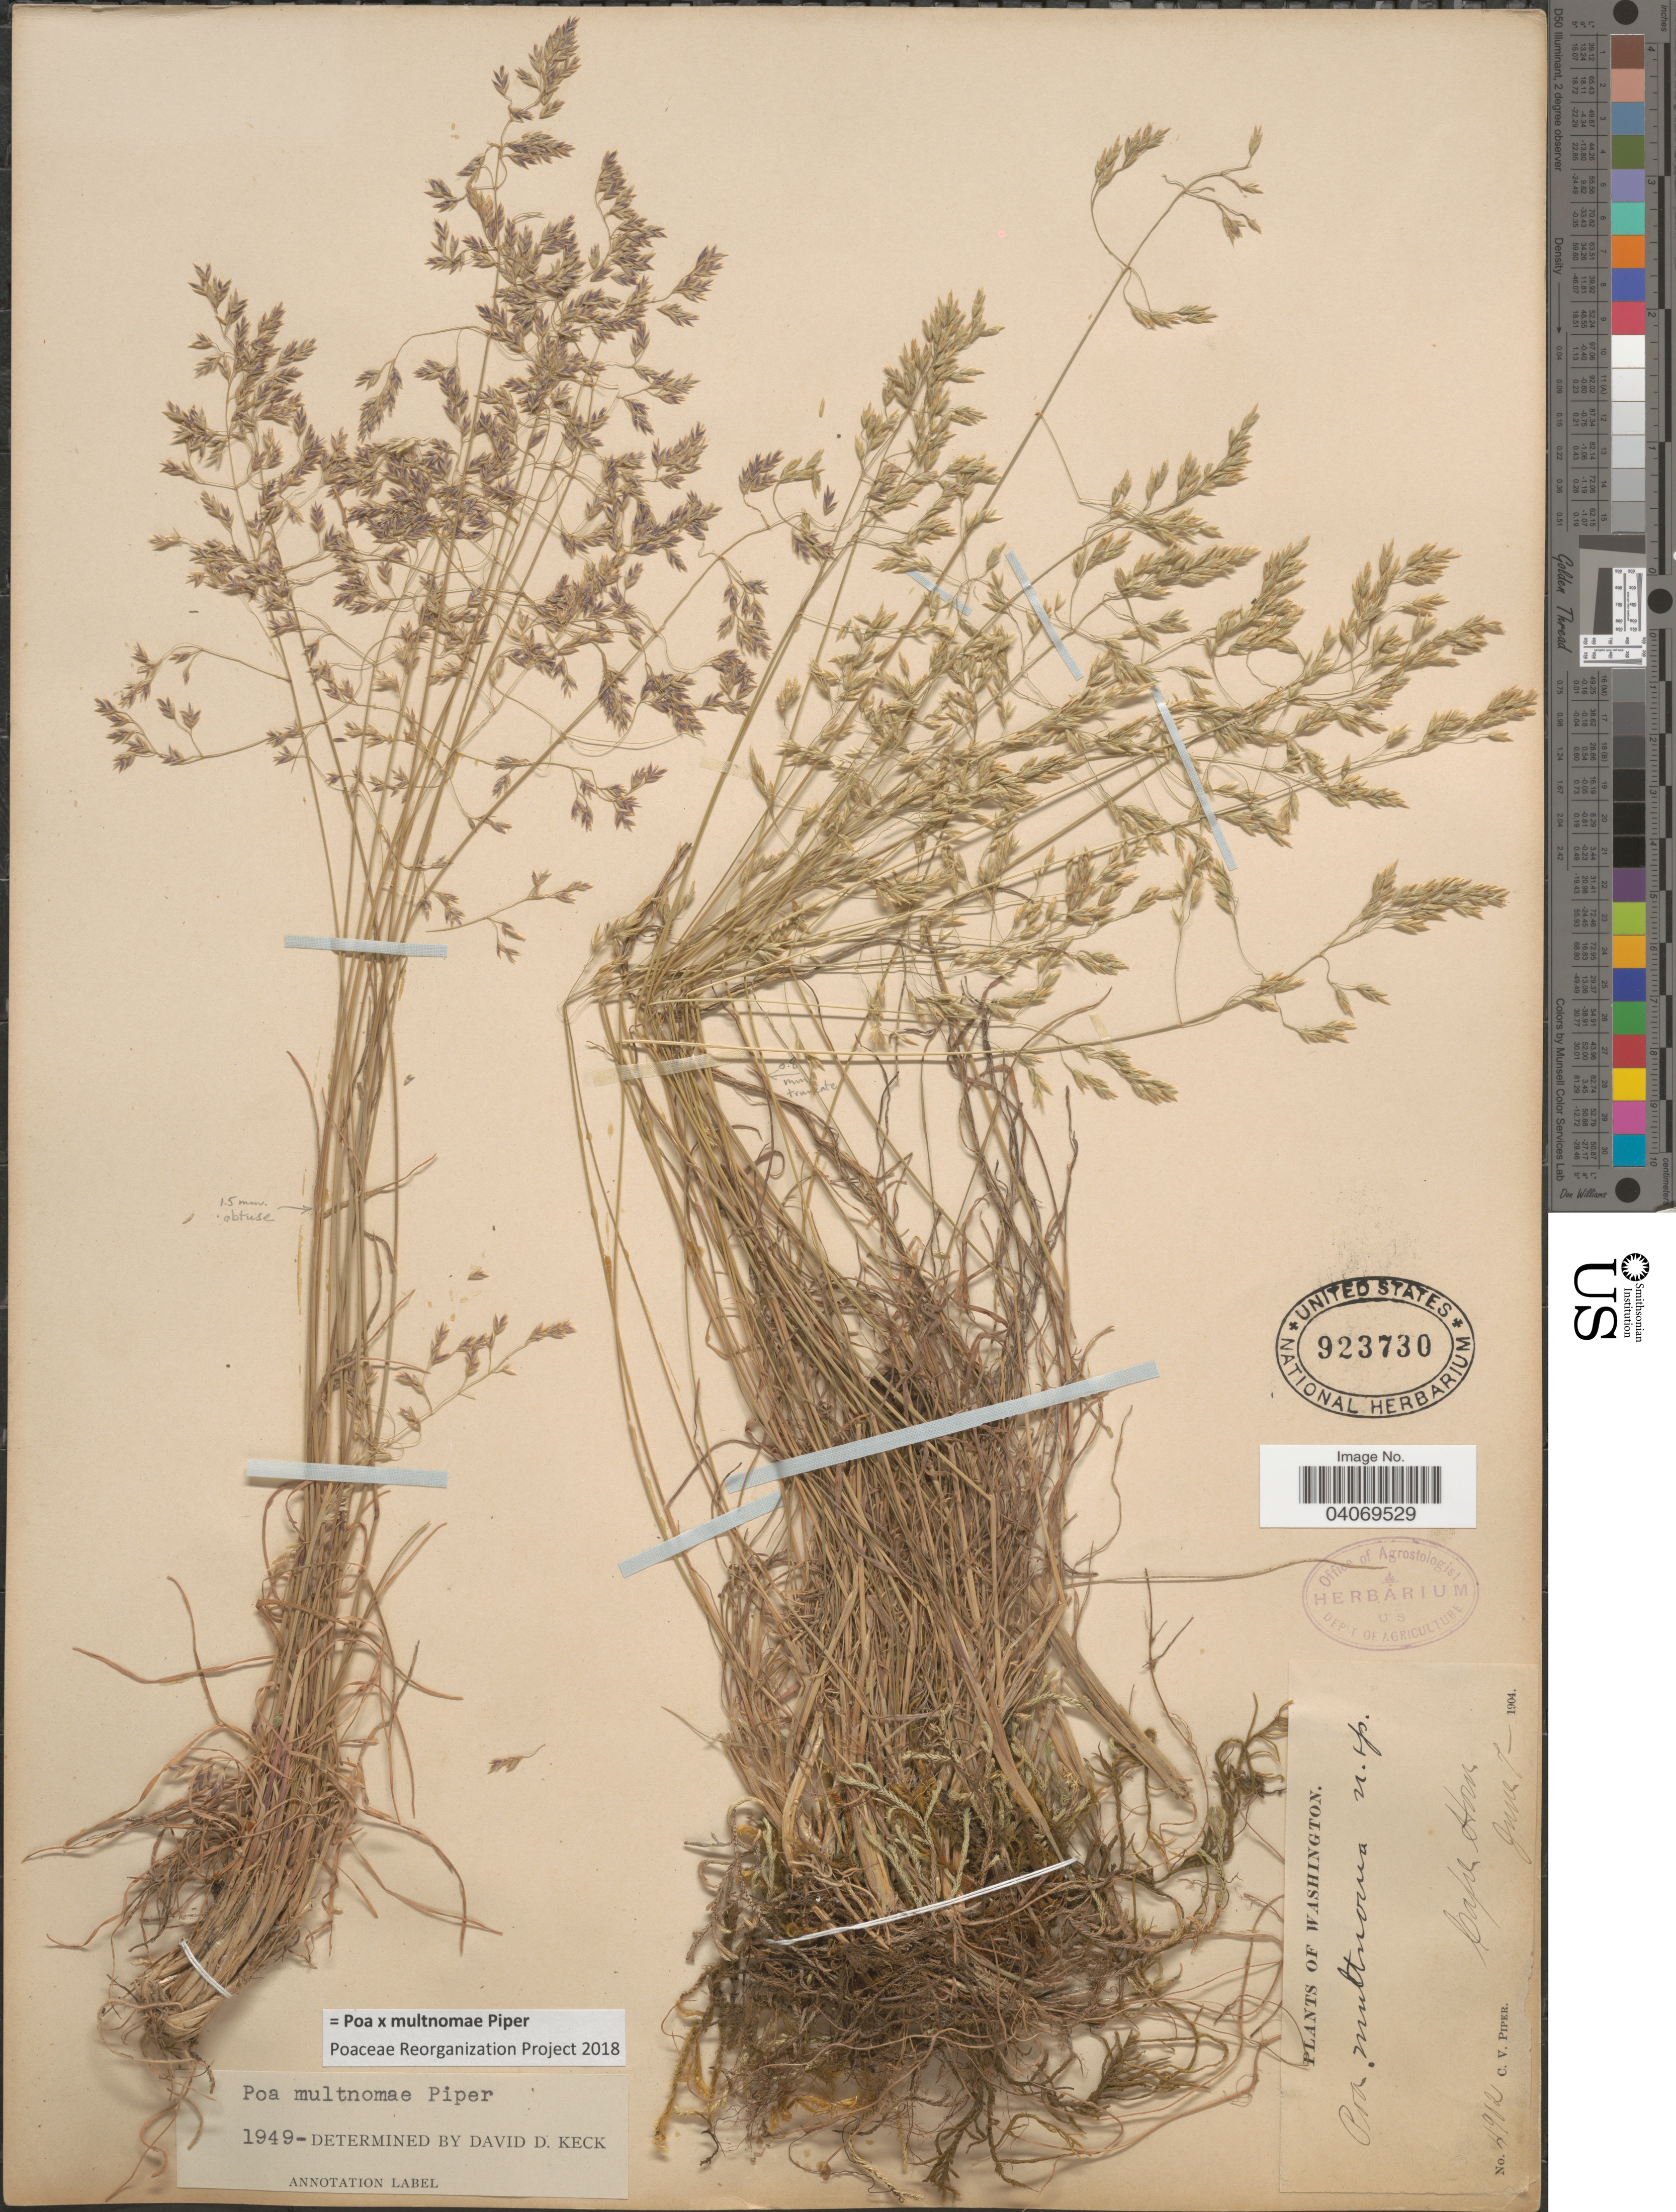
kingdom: Plantae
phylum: Tracheophyta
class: Liliopsida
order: Poales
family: Poaceae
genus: Poa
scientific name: Poa x multnomae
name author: Piper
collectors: C. V. Piper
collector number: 4902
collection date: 1904-06-07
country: United States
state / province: Washington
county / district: Skamania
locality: Cape Horn.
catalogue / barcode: US 923730